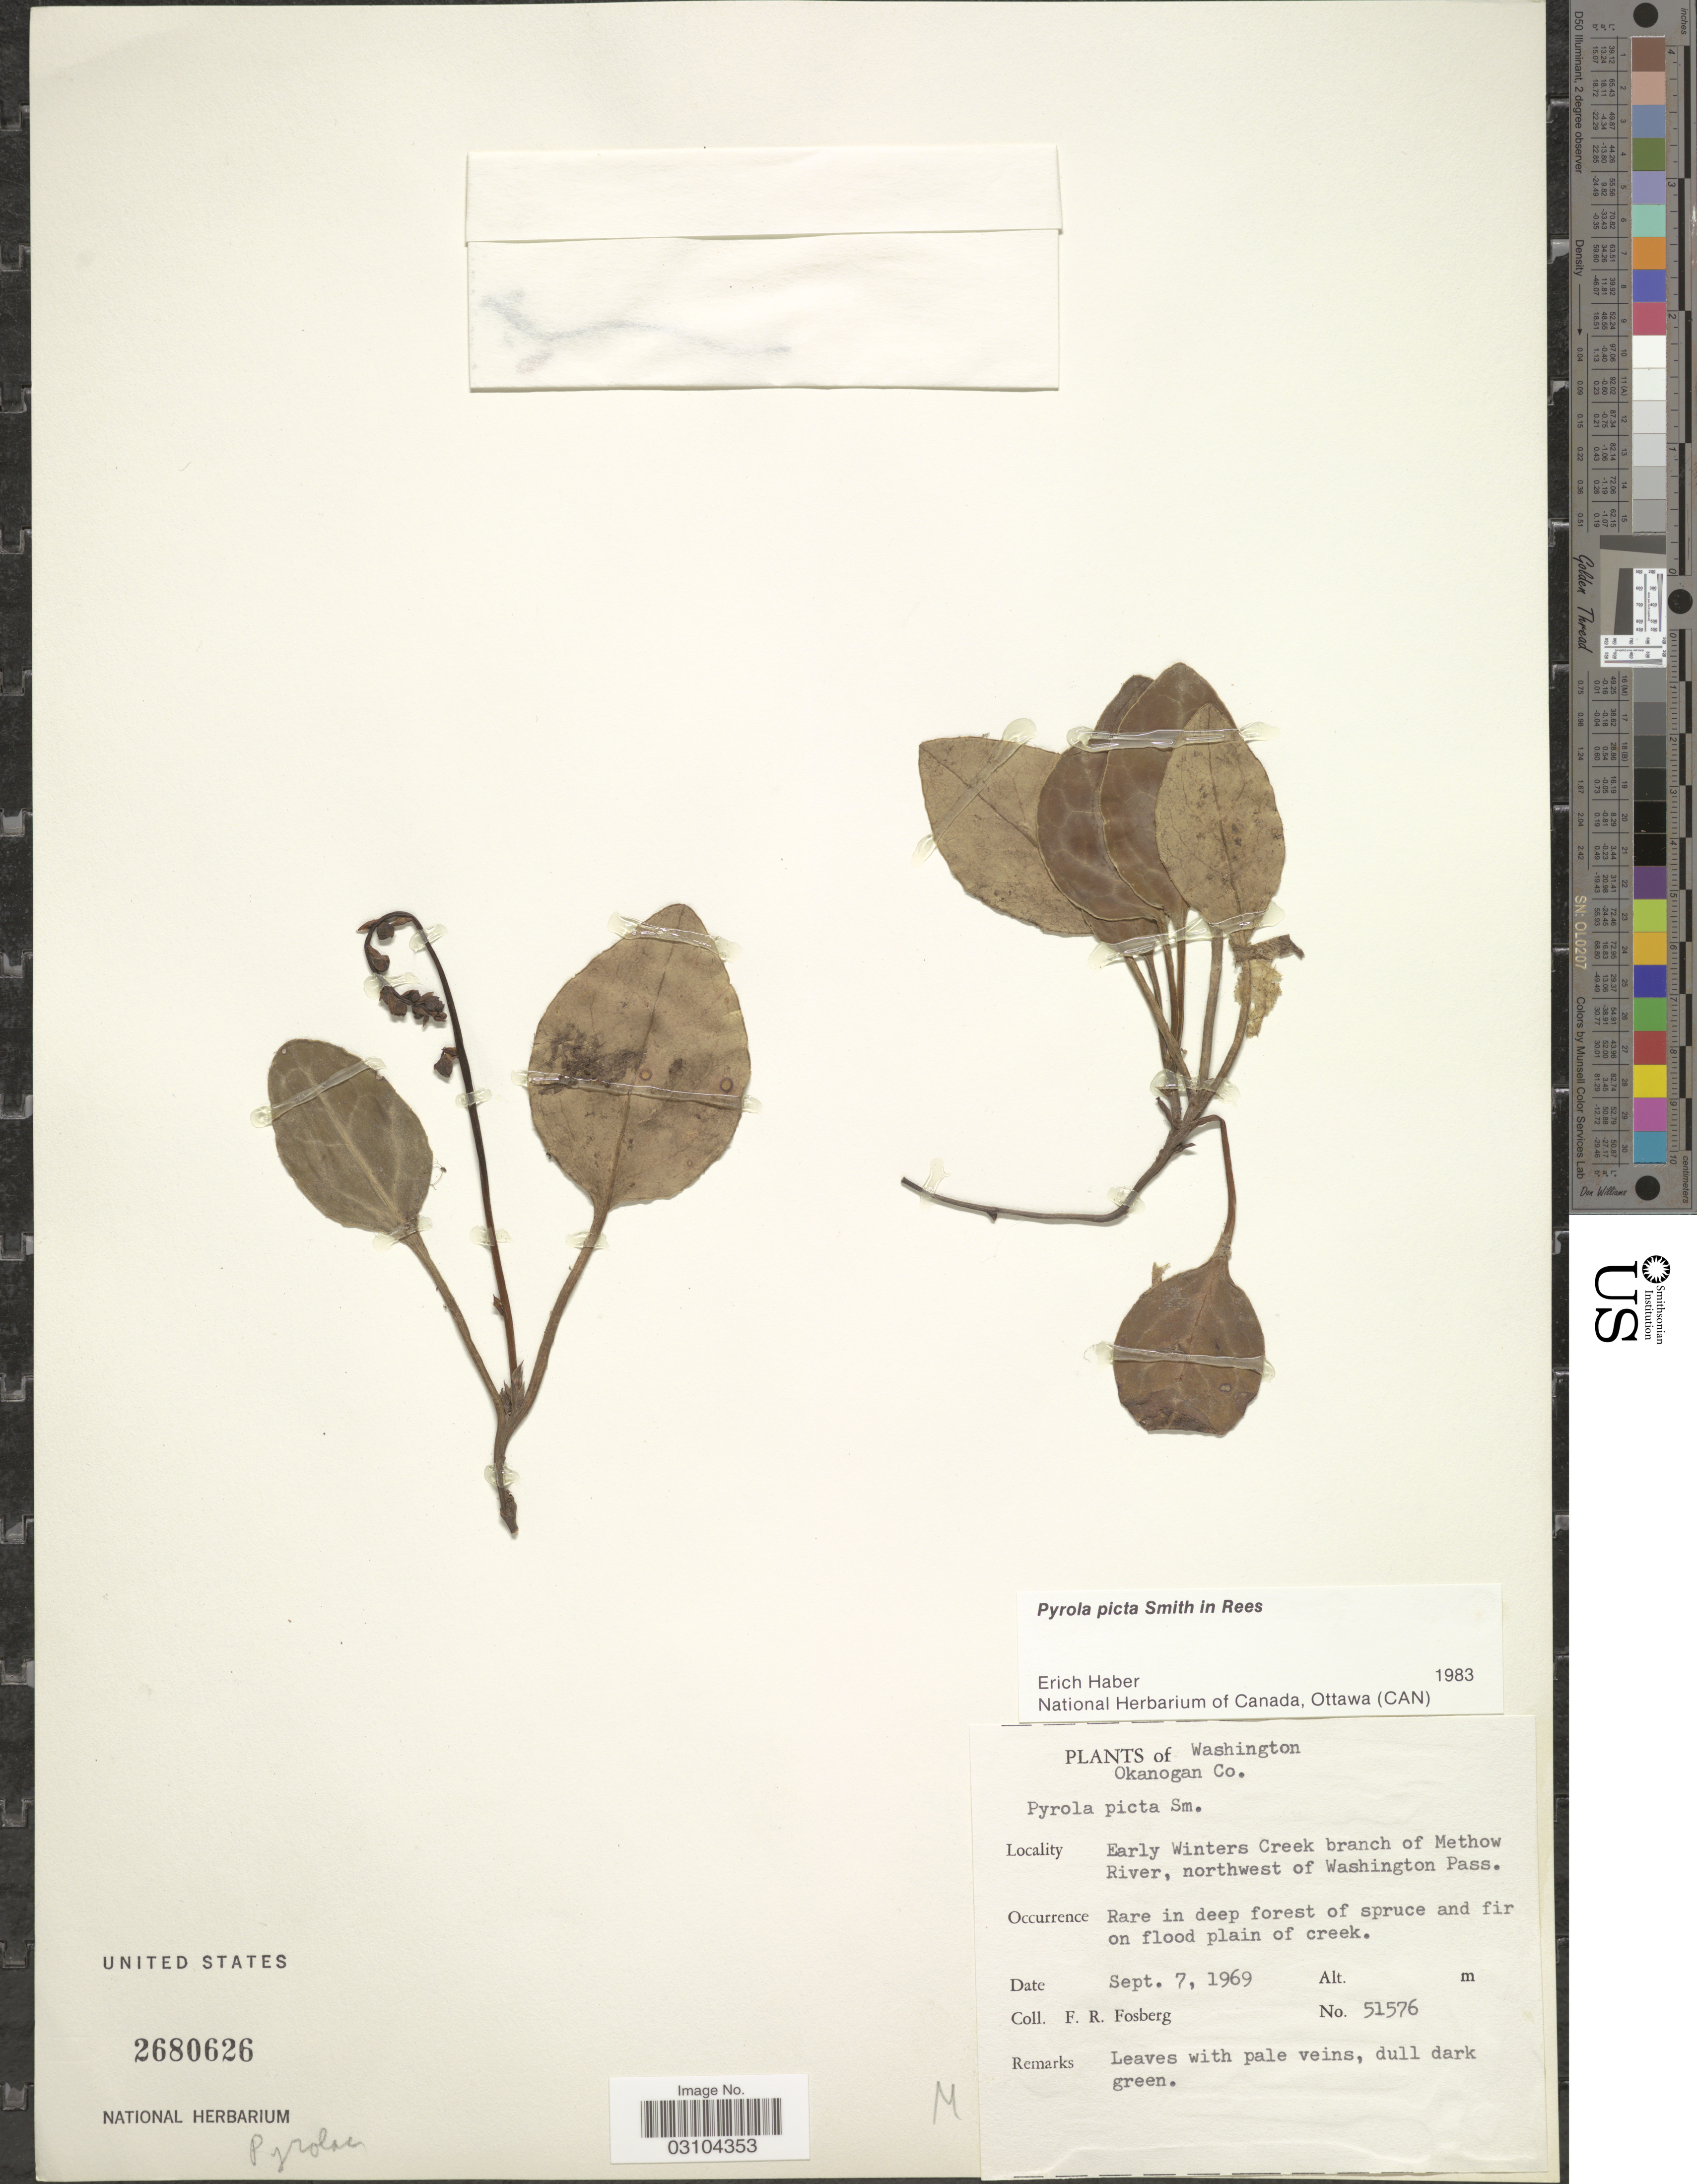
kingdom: Plantae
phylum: Tracheophyta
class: Magnoliopsida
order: Ericales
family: Ericaceae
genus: Pyrola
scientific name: Pyrola picta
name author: Sm. in Rees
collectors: F. R. Fosberg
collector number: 51576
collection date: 1969-09-07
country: United States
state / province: Washington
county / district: Okanogan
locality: Okanogan Co., Early Winters Creek branch of Methow River, northwest of Washington Pass.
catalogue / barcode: US 2680626